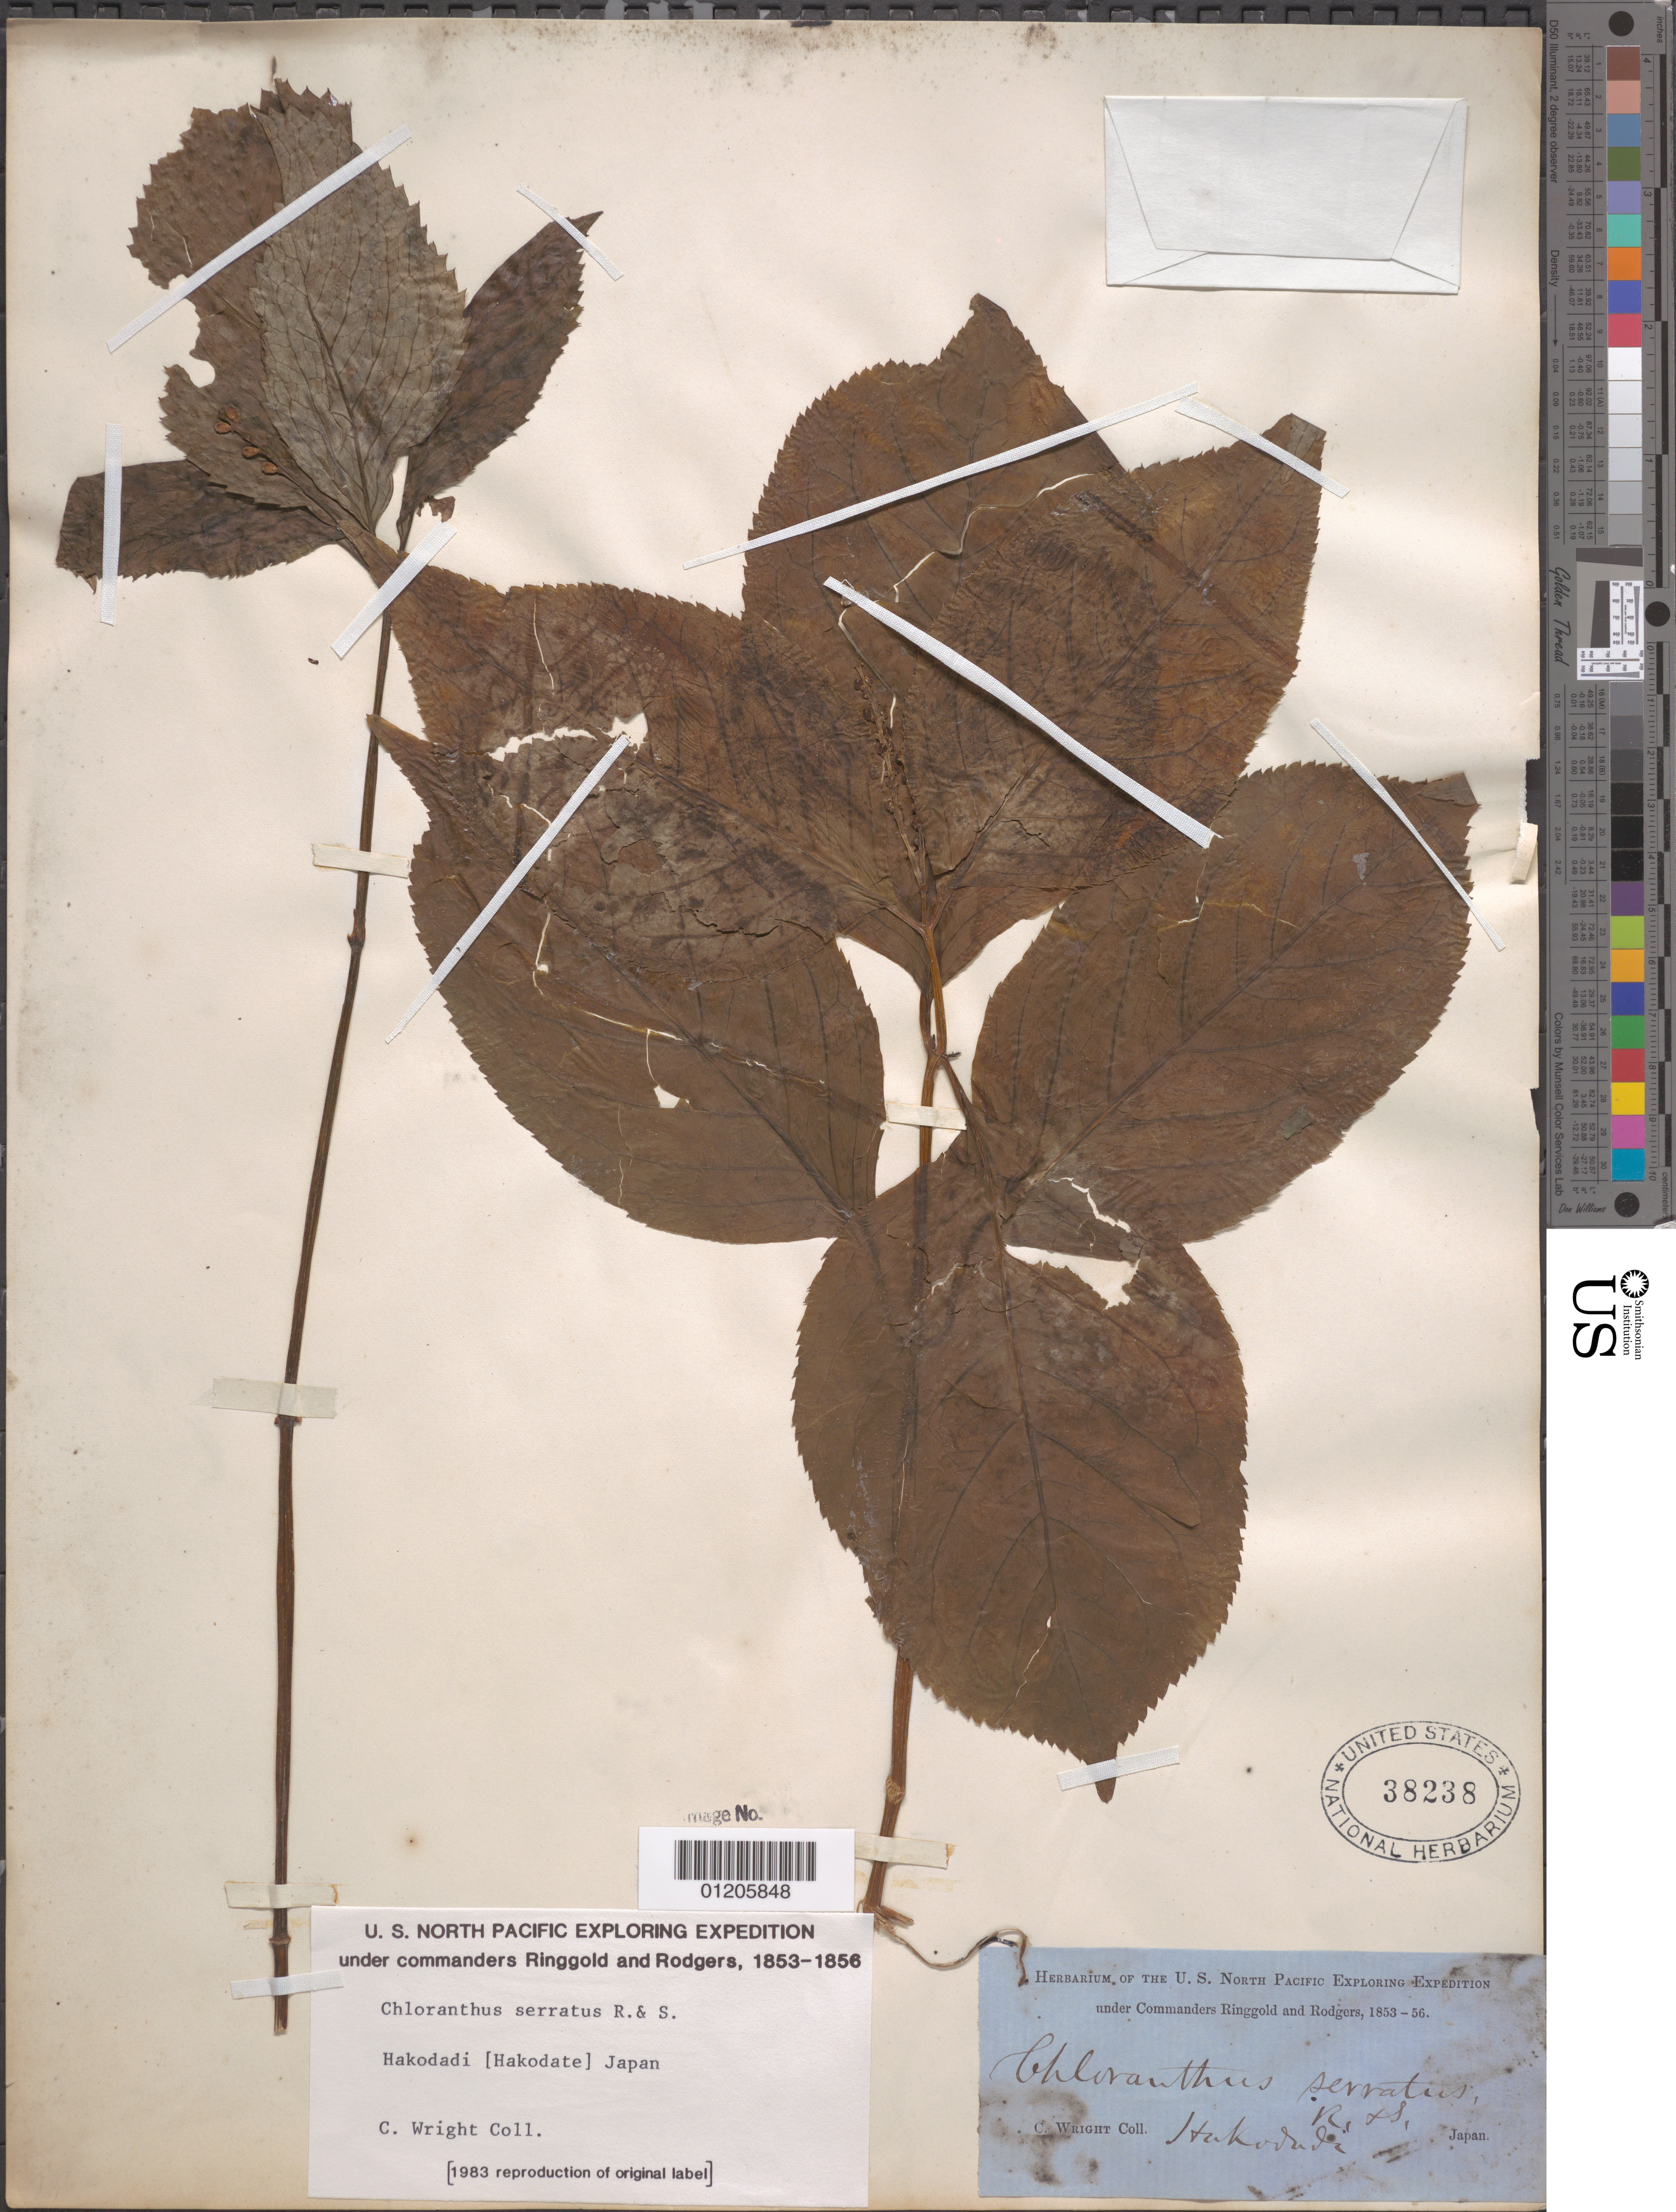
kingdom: Plantae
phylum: Tracheophyta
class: Magnoliopsida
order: Chloranthales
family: Chloranthaceae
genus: Chloranthus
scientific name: Chloranthus serratus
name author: (Thunb.) Roem. & Schult.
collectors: C. Wright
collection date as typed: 1853 to -- --- 1856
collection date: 1853/1856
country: Japan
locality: Hakodadi.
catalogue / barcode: US 38238